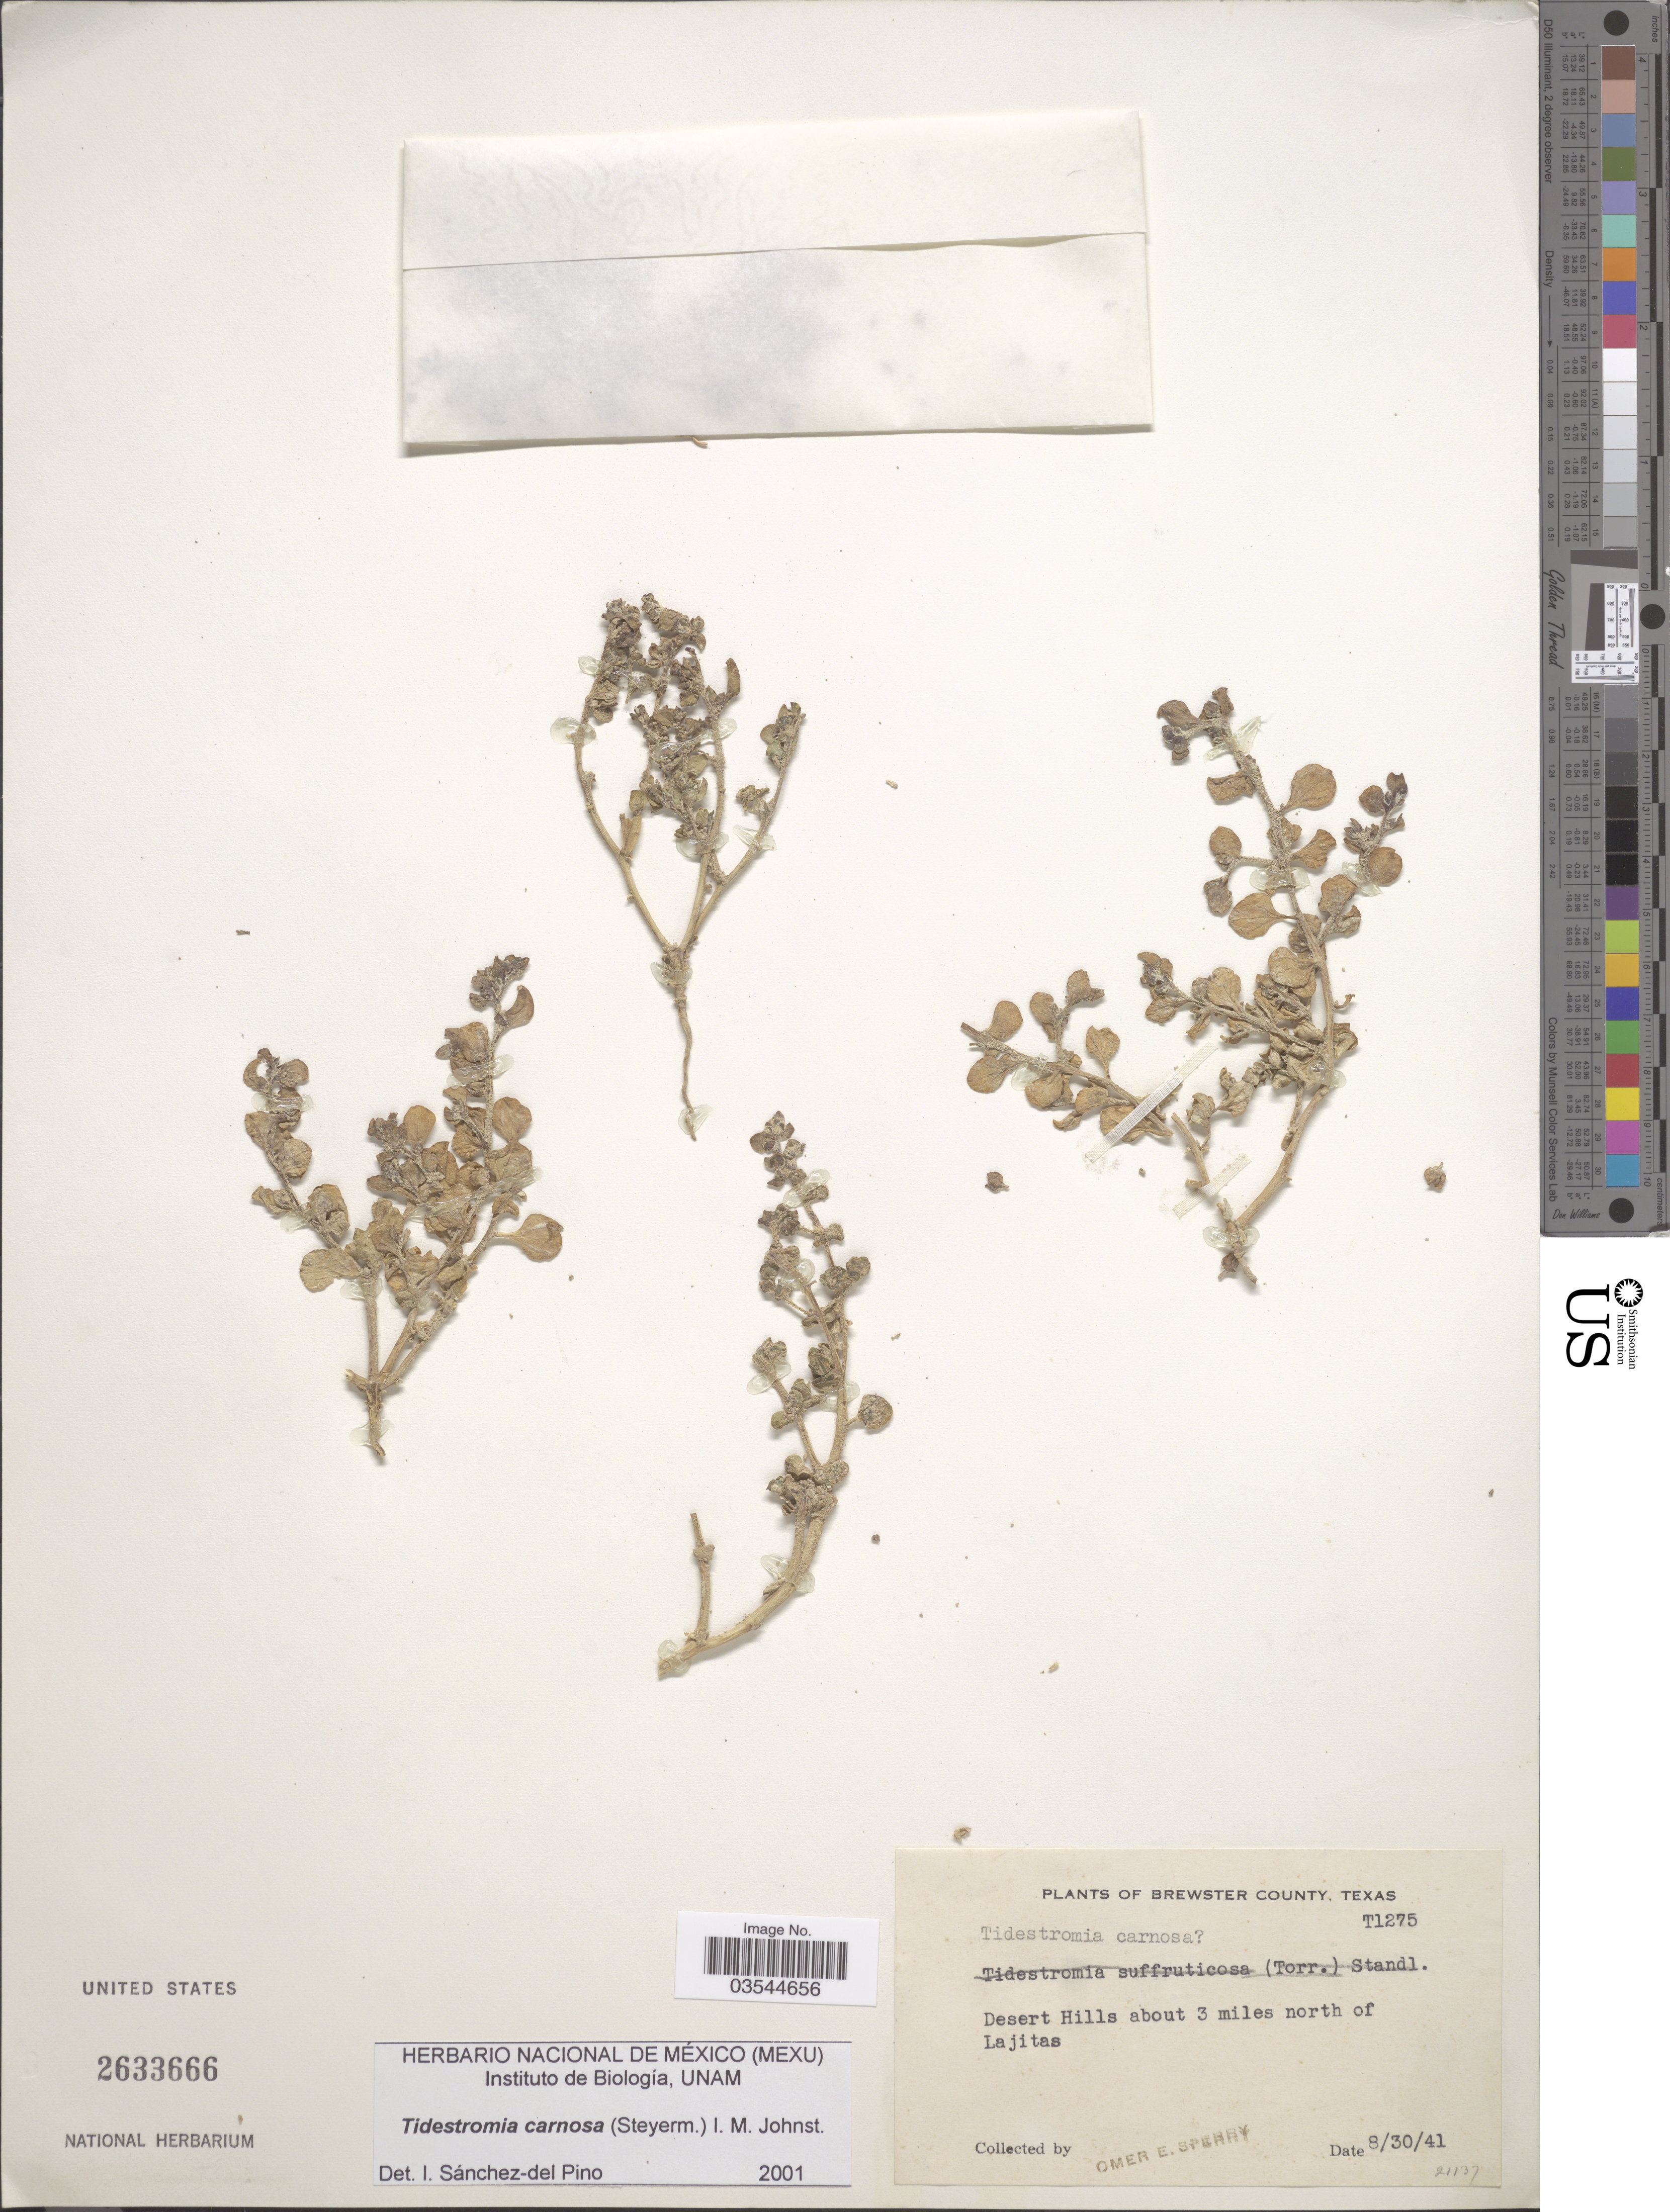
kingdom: Plantae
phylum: Tracheophyta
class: Magnoliopsida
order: Caryophyllales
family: Amaranthaceae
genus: Tidestromia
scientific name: Tidestromia carnosa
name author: (Steyerm.) I.M. Johnst.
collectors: O. E. Sperry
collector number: T1275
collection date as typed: Transcribed d/m/y: 30/8/41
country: United States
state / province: Texas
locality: Brewster County. Desert Hills about 3 miles north of Lajitas.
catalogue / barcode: US 2633666